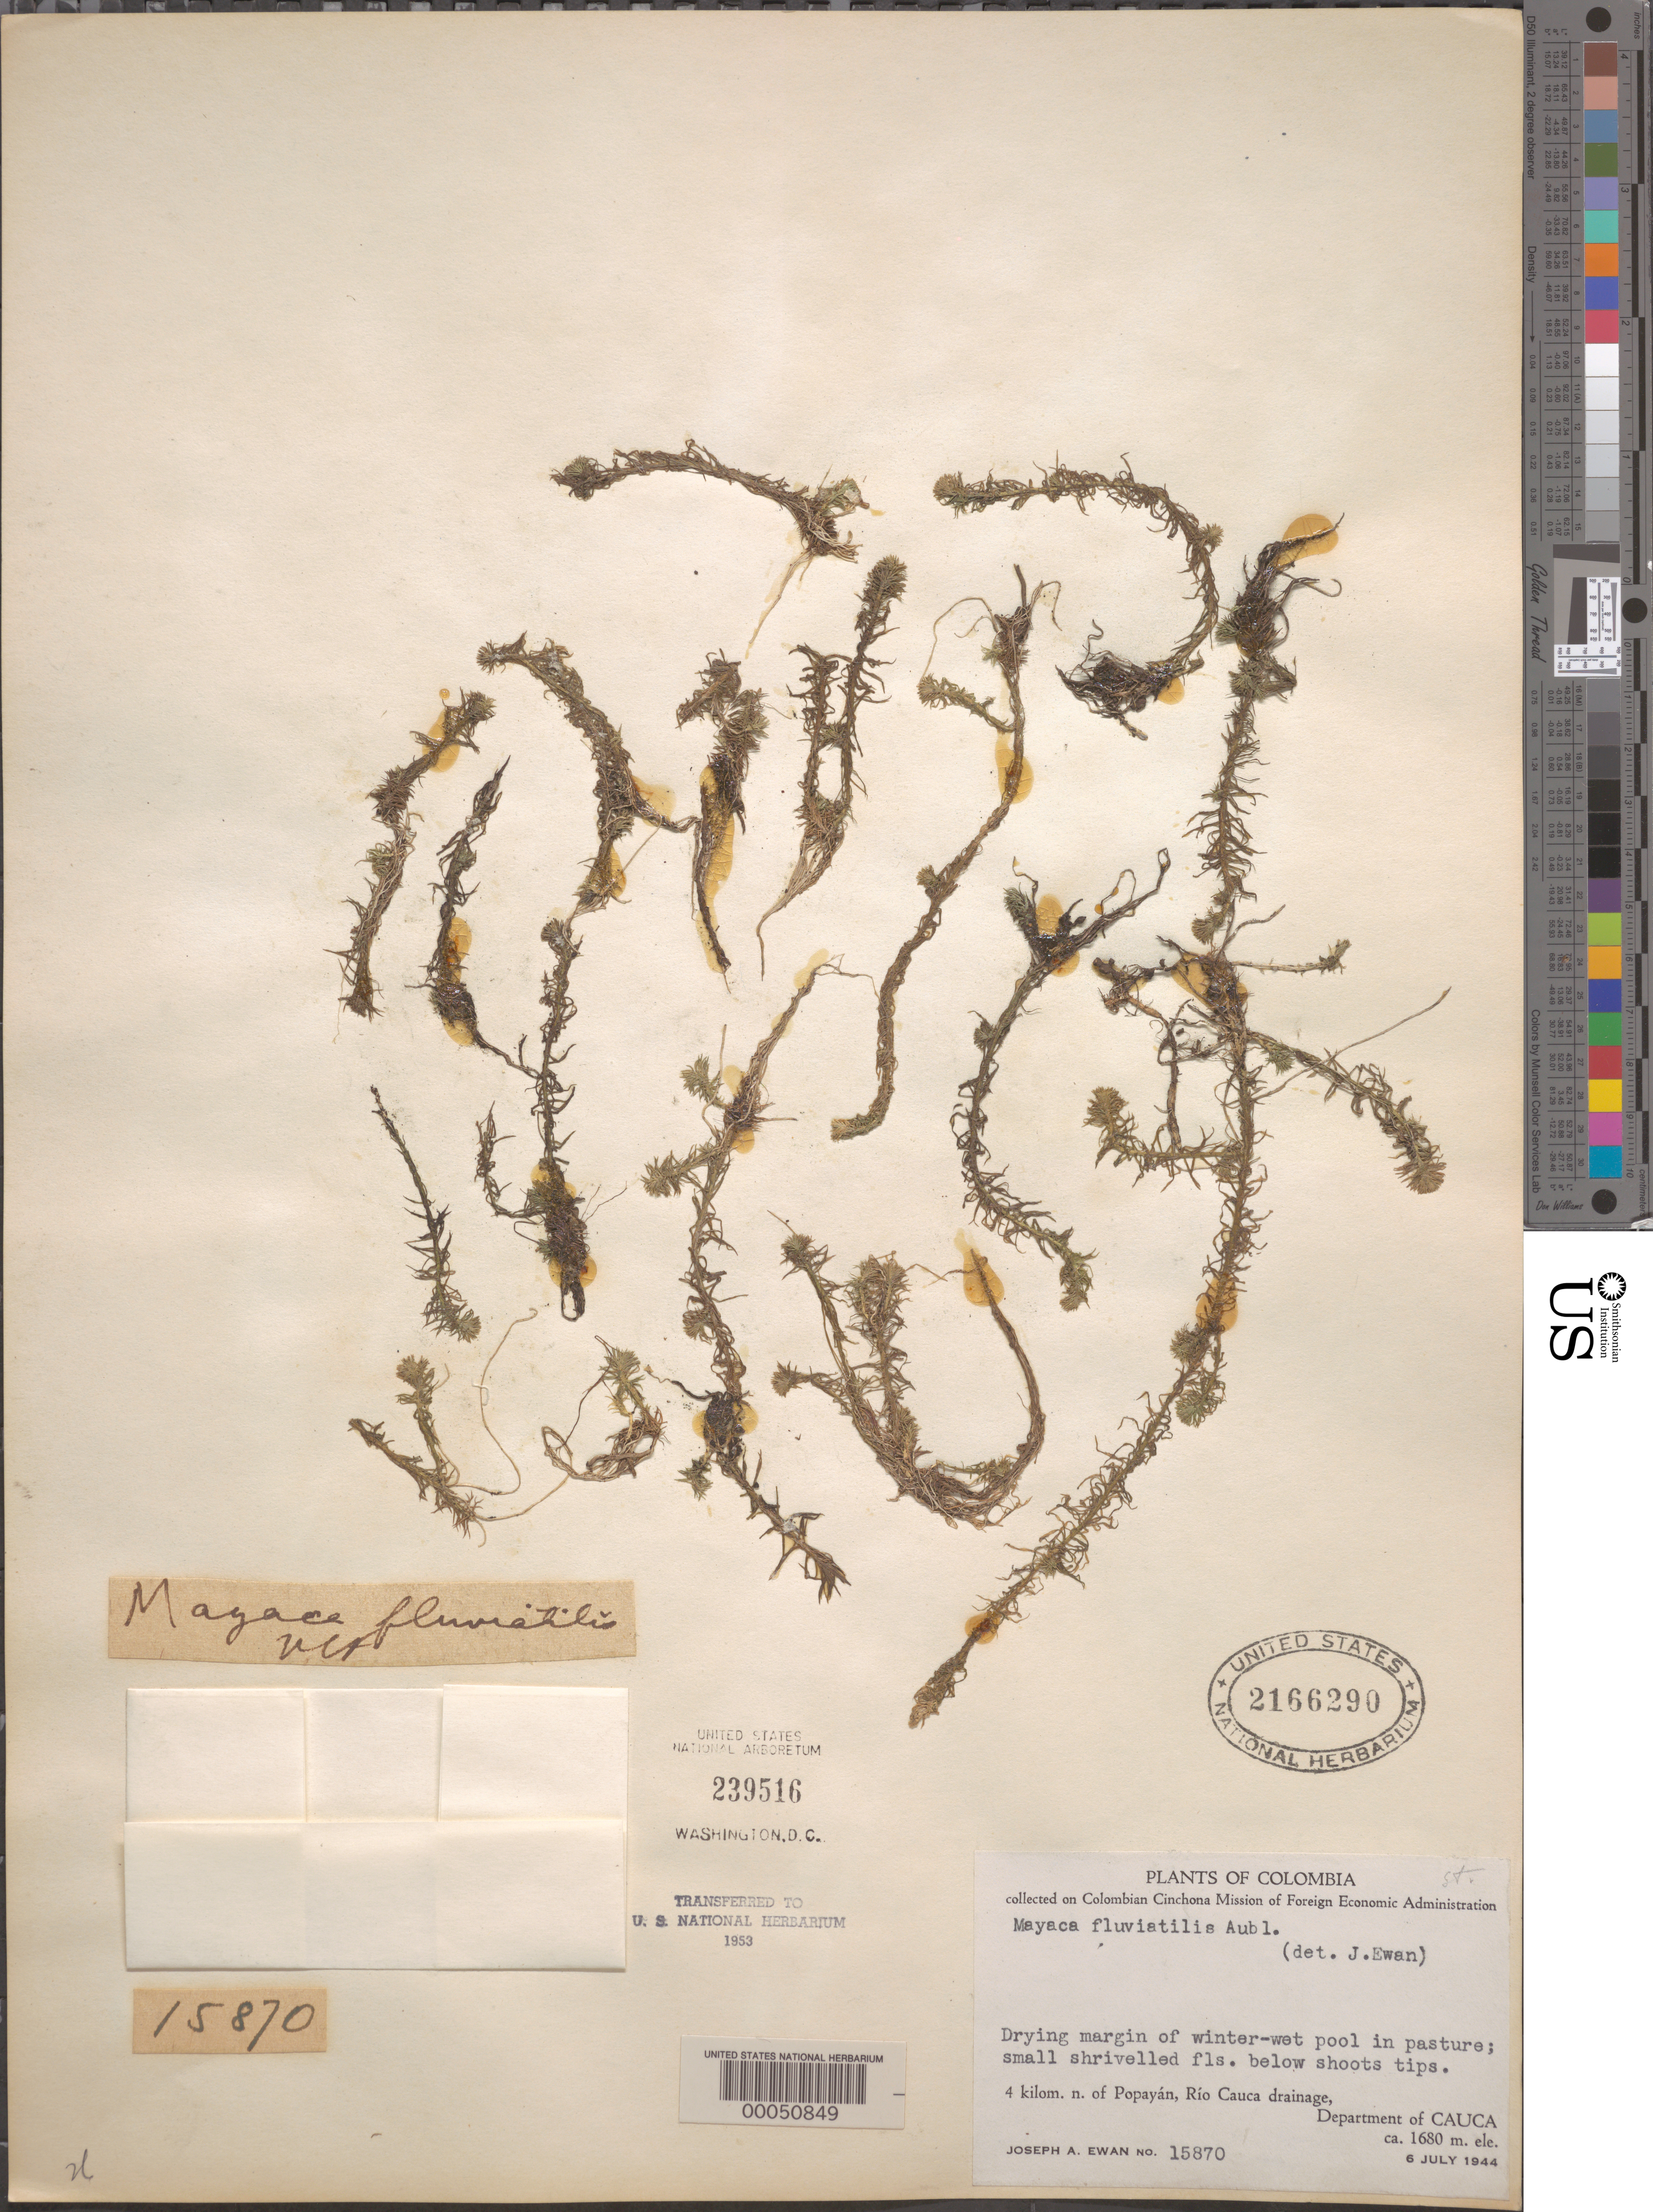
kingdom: Plantae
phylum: Tracheophyta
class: Liliopsida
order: Poales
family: Mayacaceae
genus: Mayaca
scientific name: Mayaca fluviatilis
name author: Aubl.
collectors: J. A. Ewan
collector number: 15870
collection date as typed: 06 Jul 1944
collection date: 1944-07-06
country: Colombia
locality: Popayan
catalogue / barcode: US 2166290